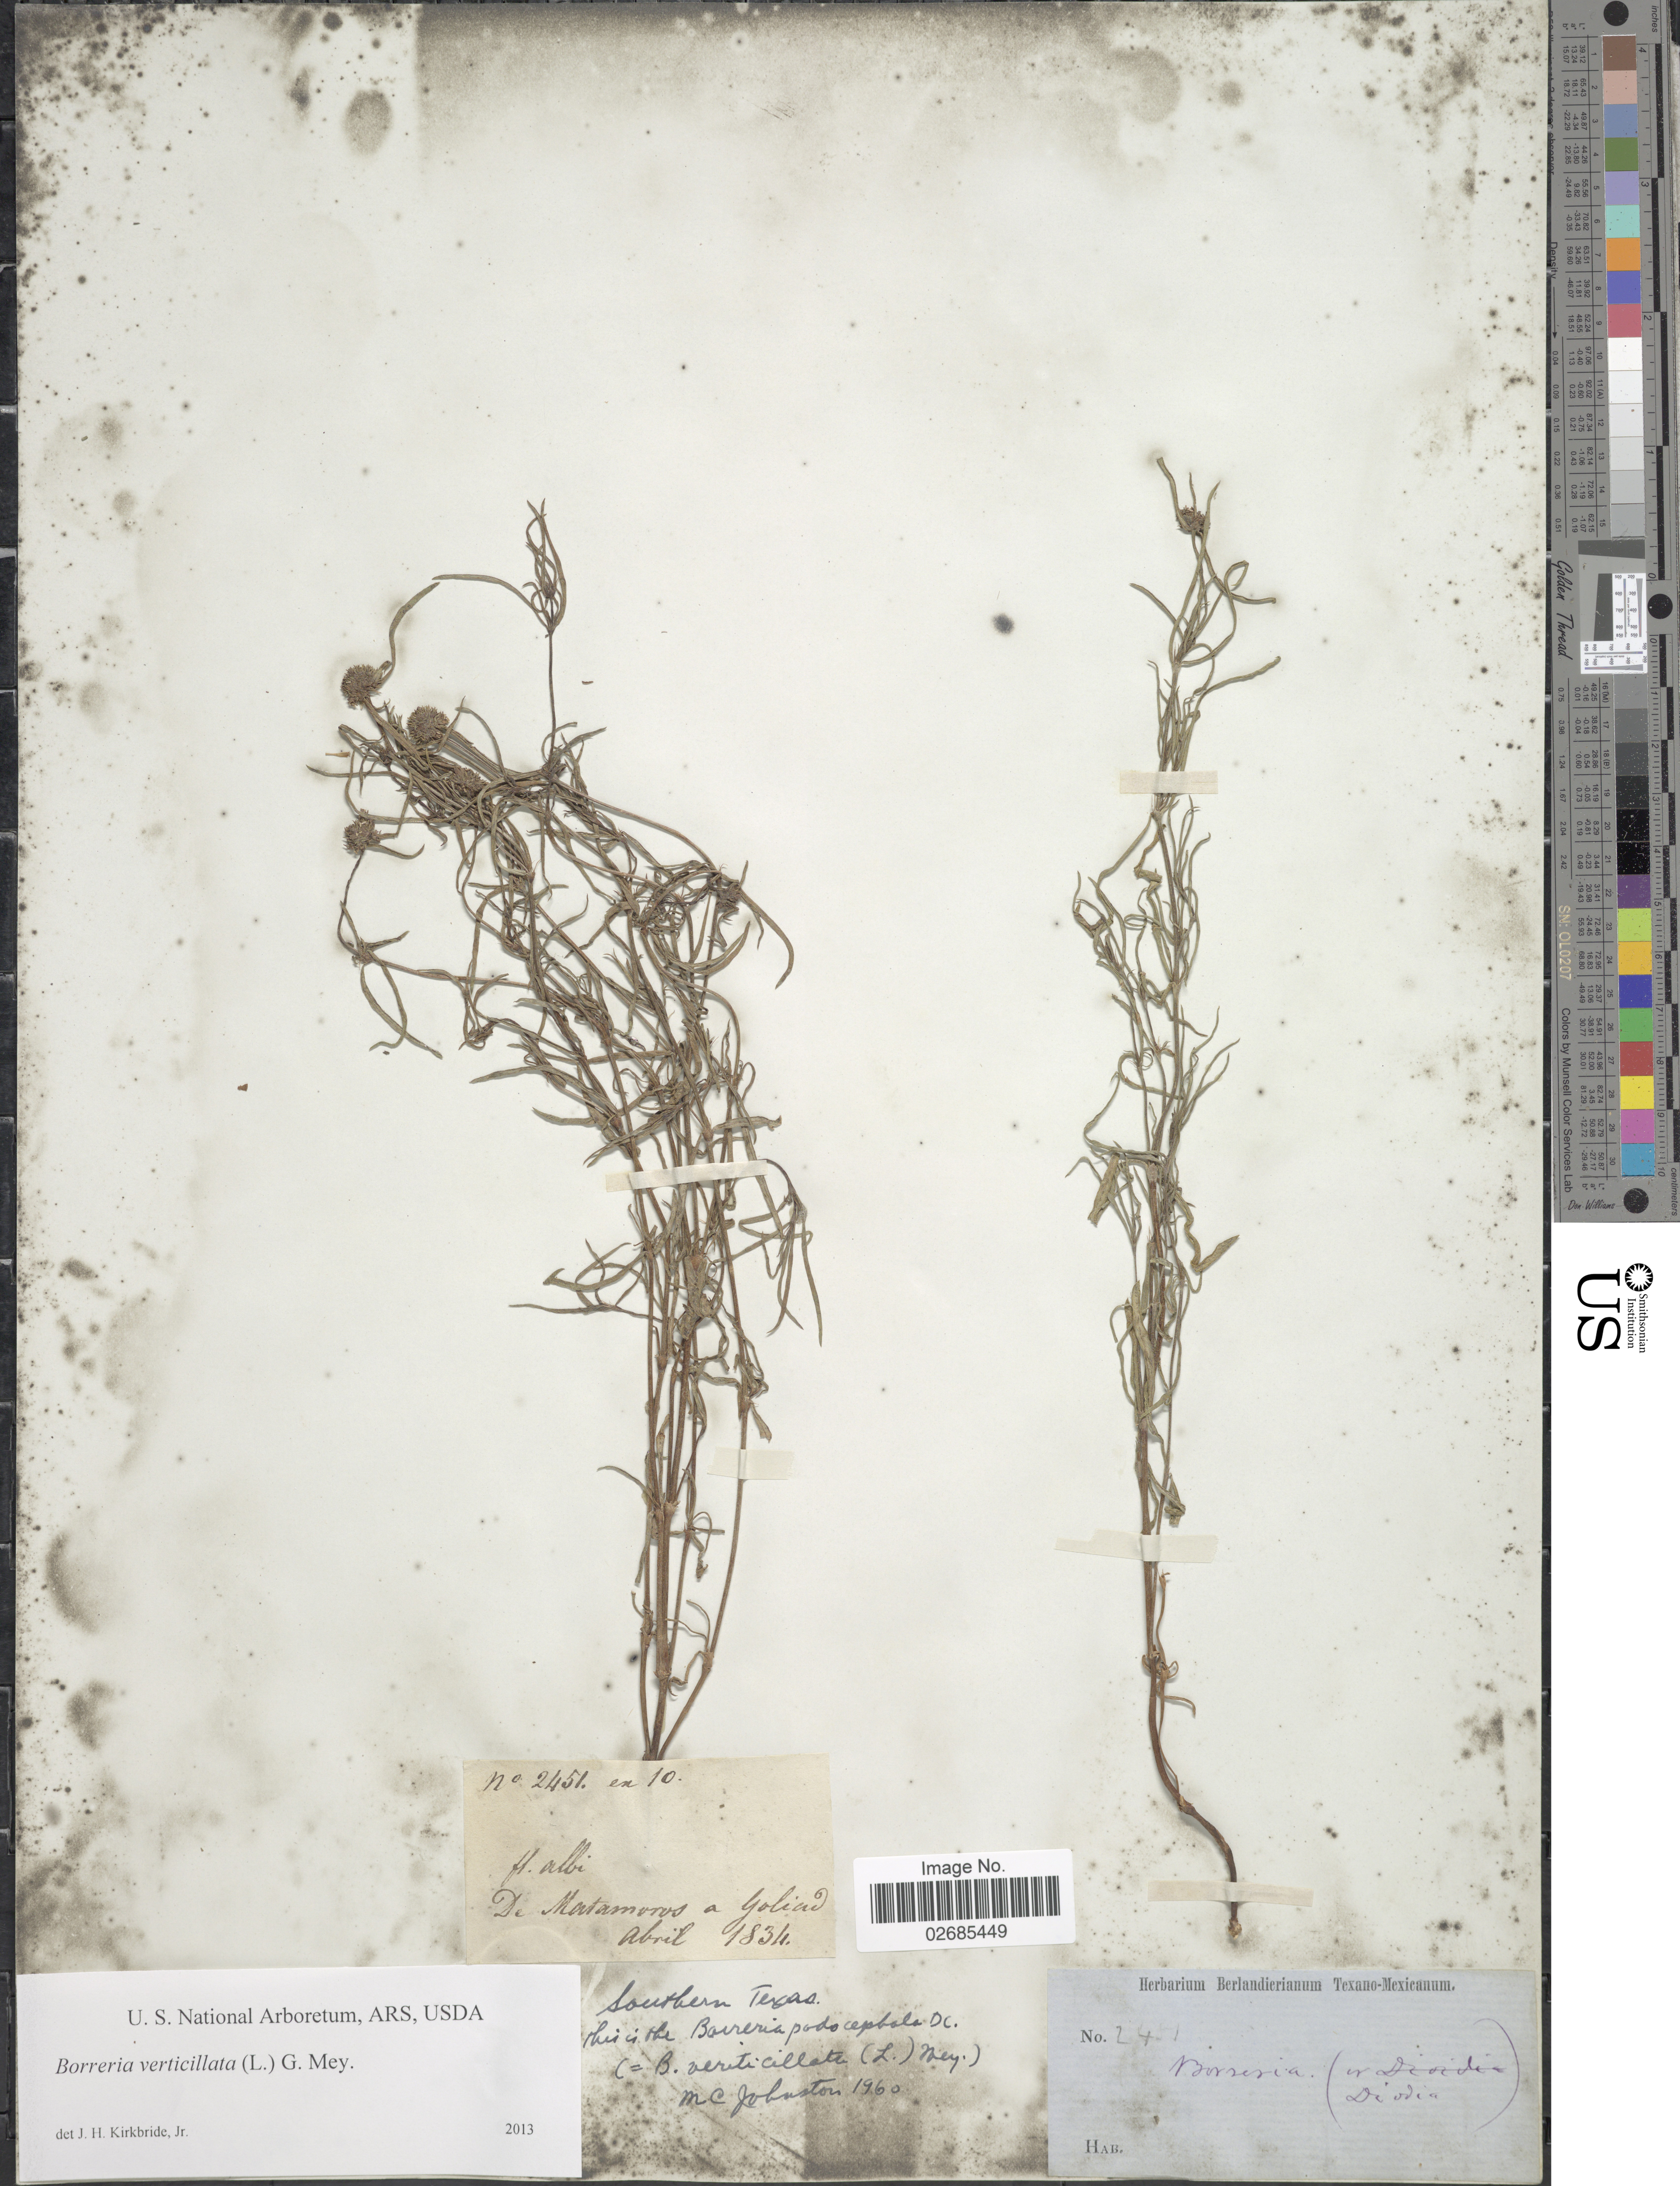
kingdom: Plantae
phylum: Tracheophyta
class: Magnoliopsida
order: Gentianales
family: Rubiaceae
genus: Borreria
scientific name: Borreria verticillata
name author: (L.) G. Mey.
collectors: ex Herb. Berlandierianum Texano-Mexicanum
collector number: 2451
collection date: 1834-04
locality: De Matamoros a Goliad